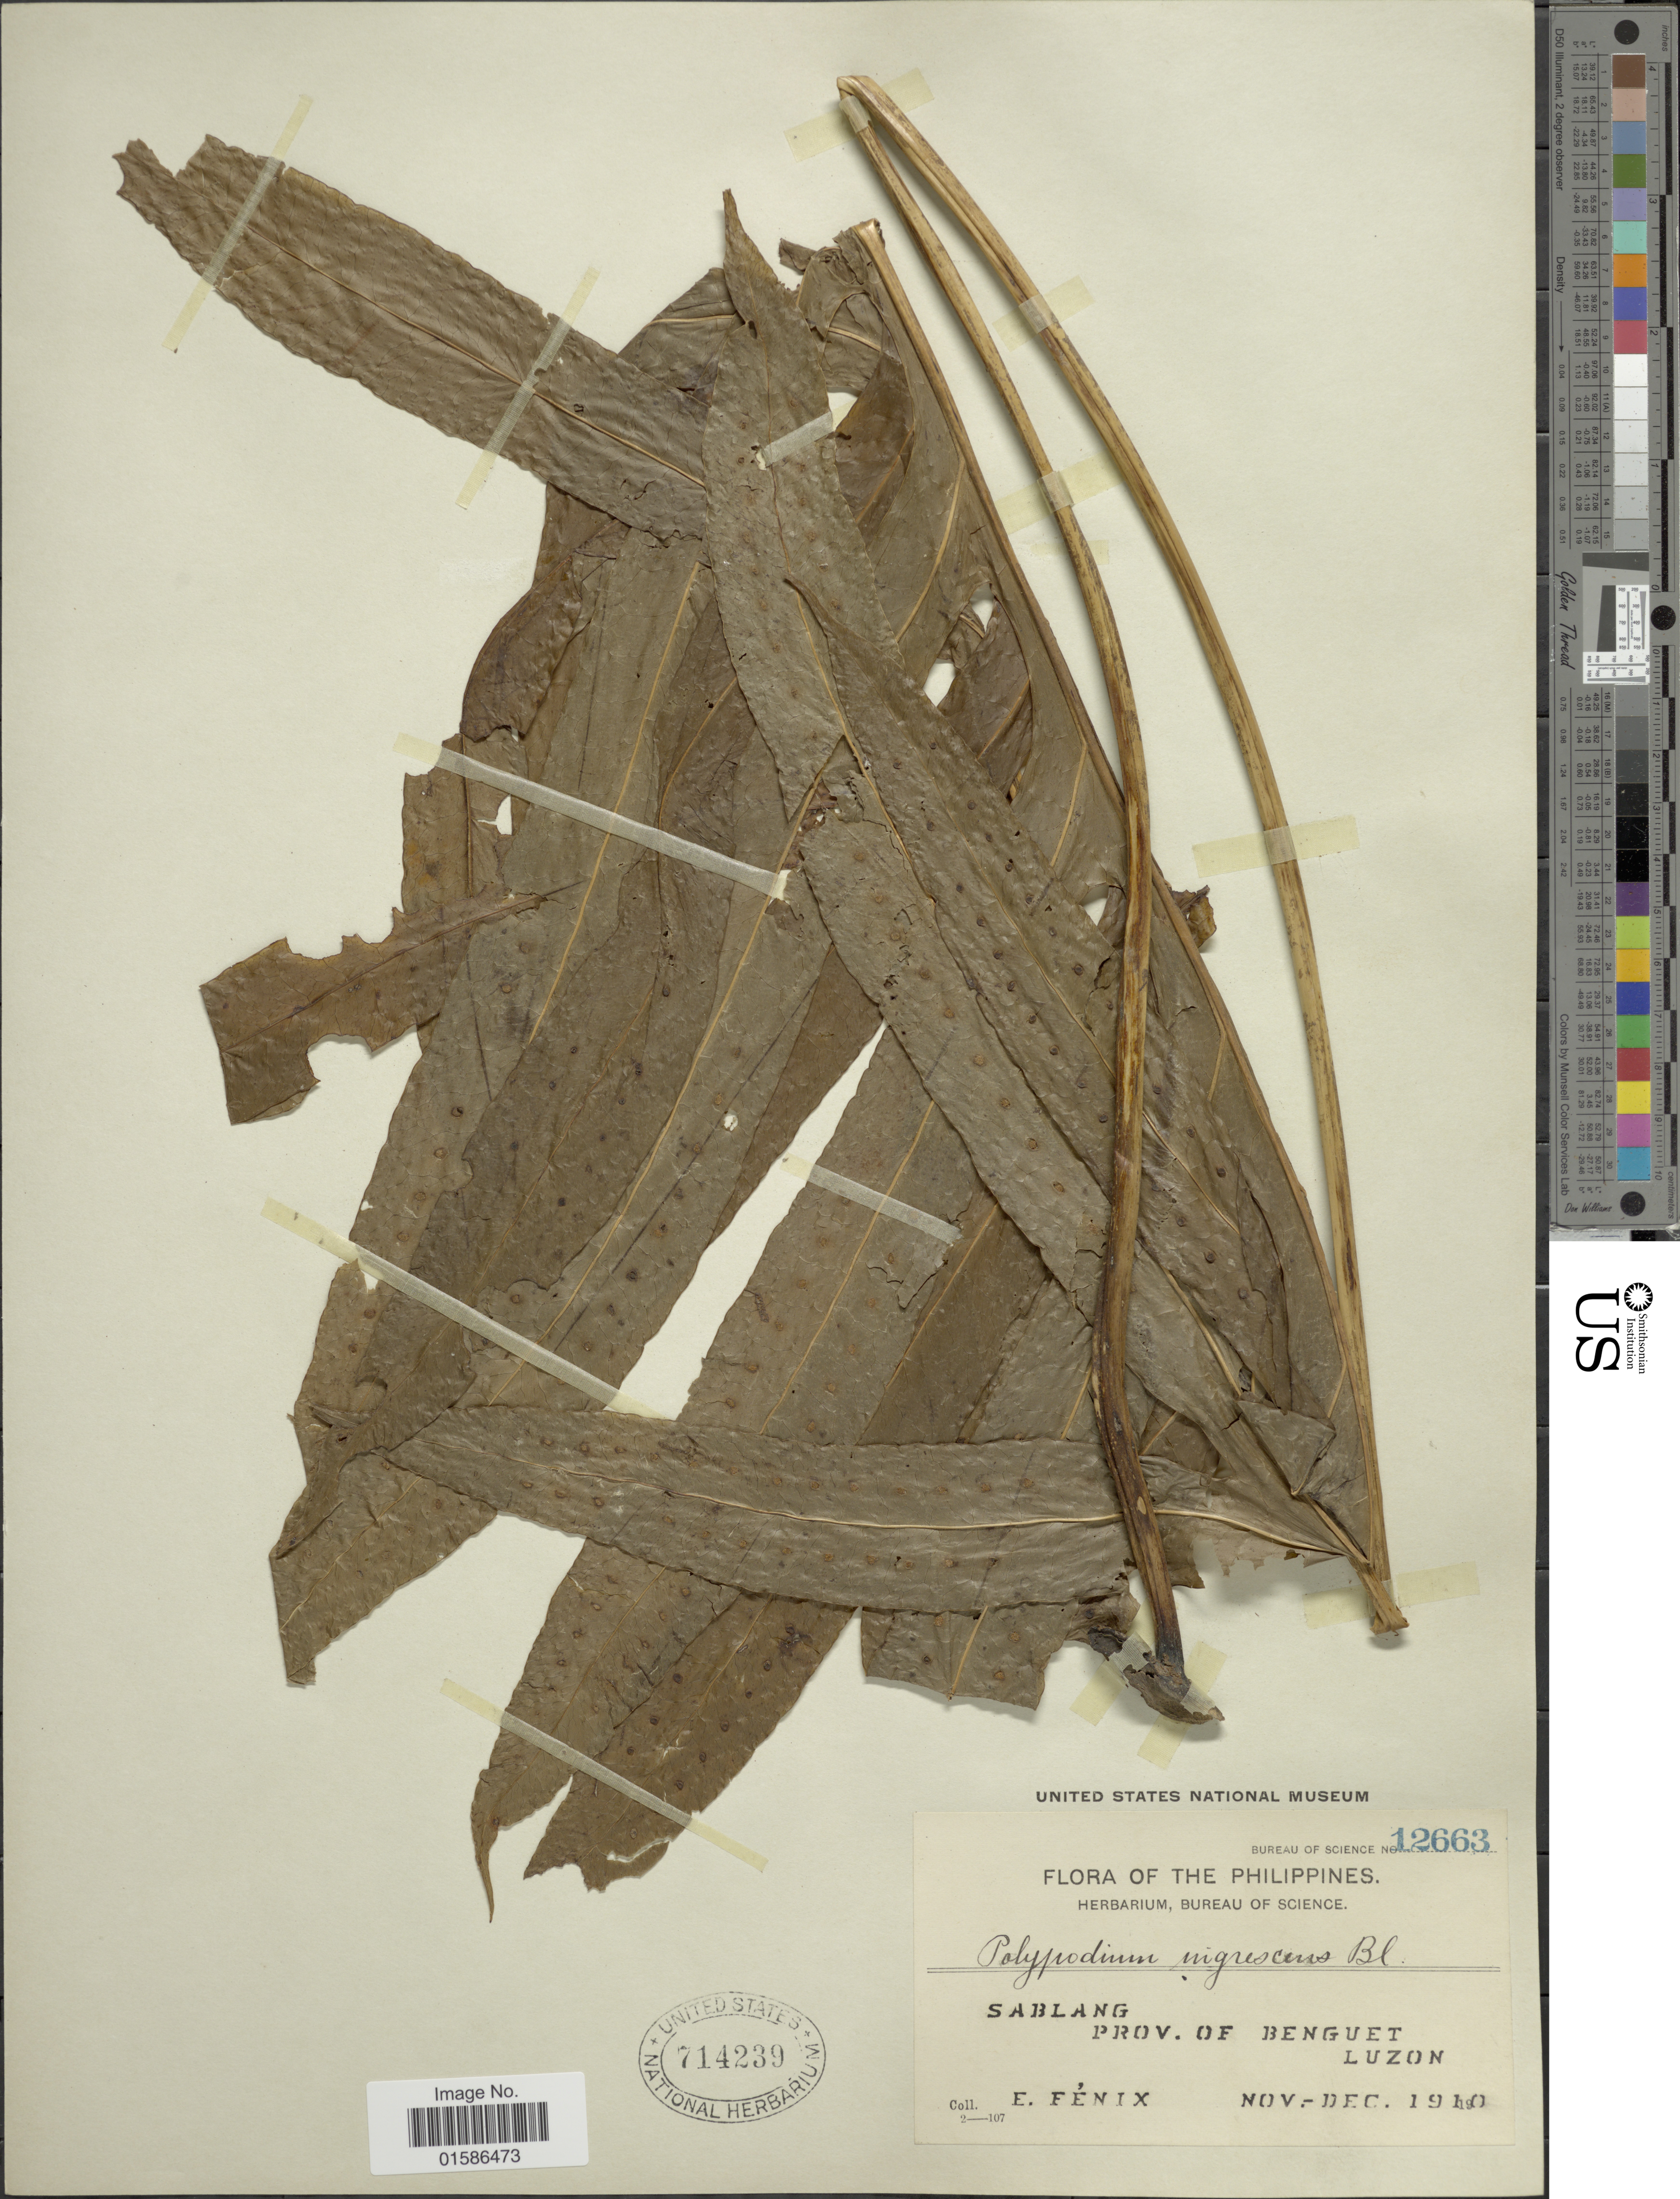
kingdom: Plantae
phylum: Tracheophyta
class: Polypodiopsida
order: Polypodiales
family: Polypodiaceae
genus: Microsorum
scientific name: Microsorum membranifolium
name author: (R. Br.) Ching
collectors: E. Fénix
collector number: Bureau of Science 12663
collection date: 1910-11/1910-12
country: Philippines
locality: Sablang , prov. of Benguet, Luzon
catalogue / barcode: US 714239